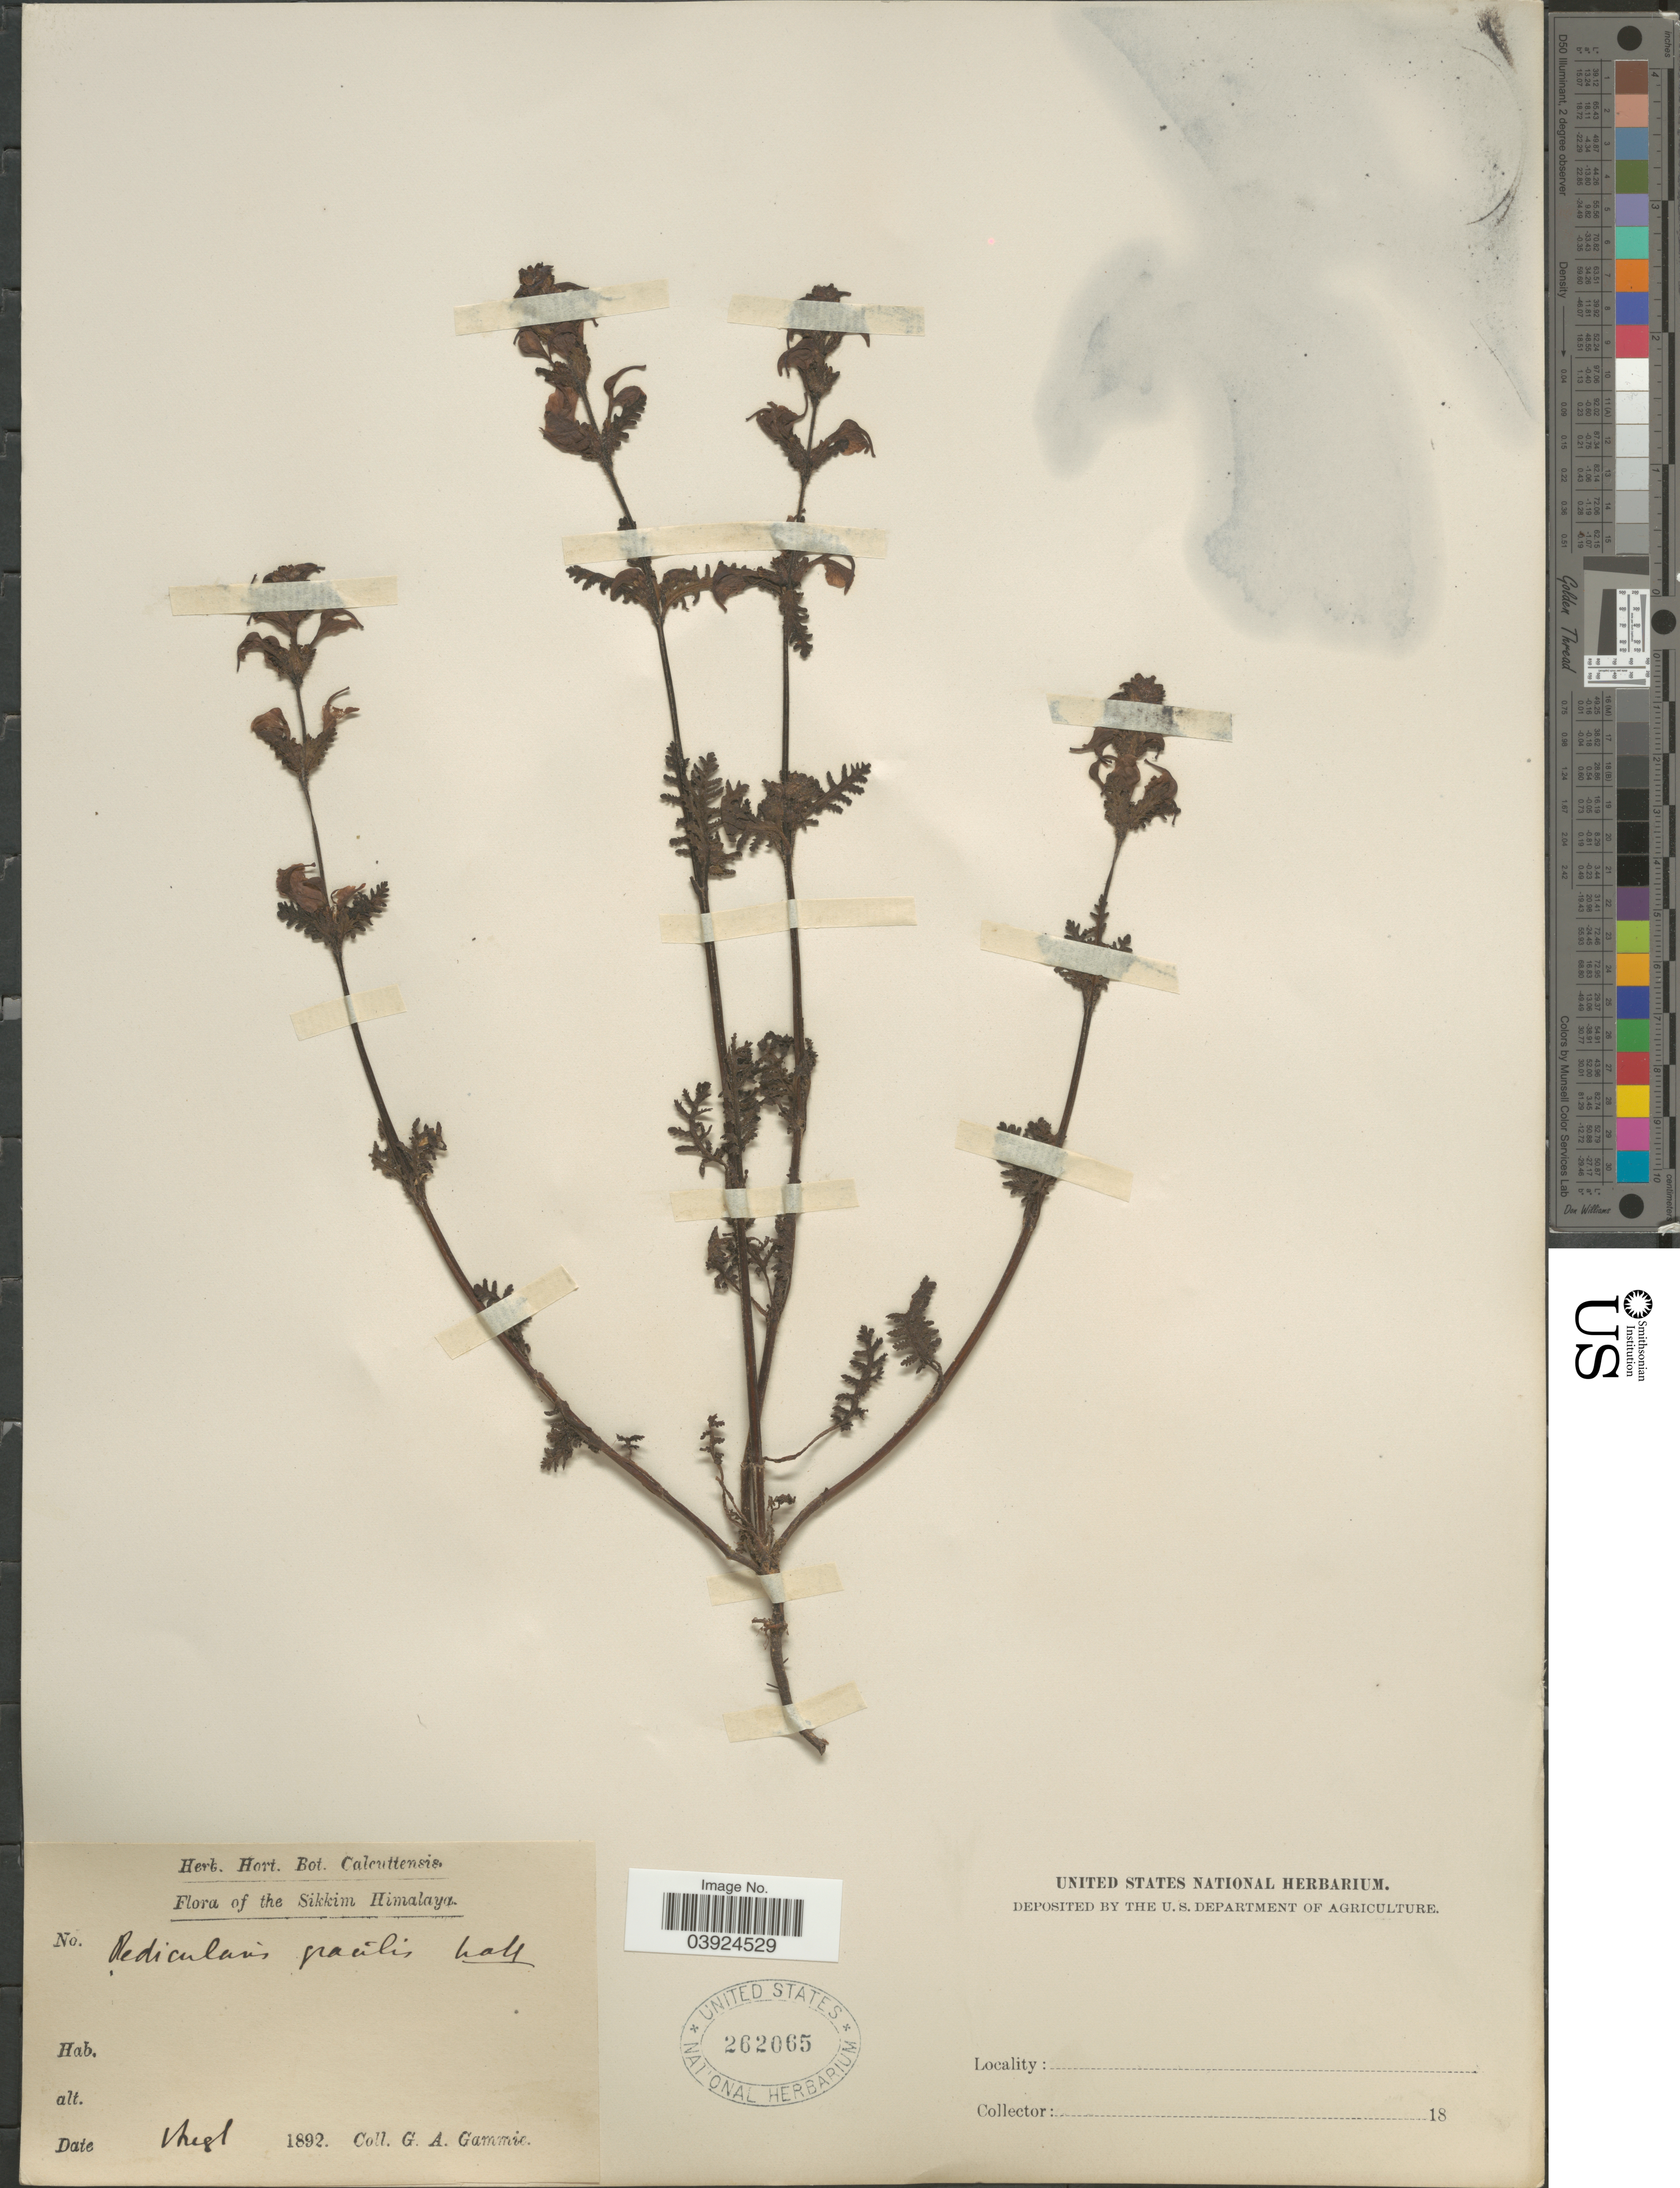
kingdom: Plantae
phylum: Tracheophyta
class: Magnoliopsida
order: Lamiales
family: Orobanchaceae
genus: Pedicularis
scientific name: Pedicularis gracilis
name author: Wall. ex Benth.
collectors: G. Gammie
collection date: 1892-08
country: India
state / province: Sikkim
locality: The Sikkim Himalaya.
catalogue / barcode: US 262065